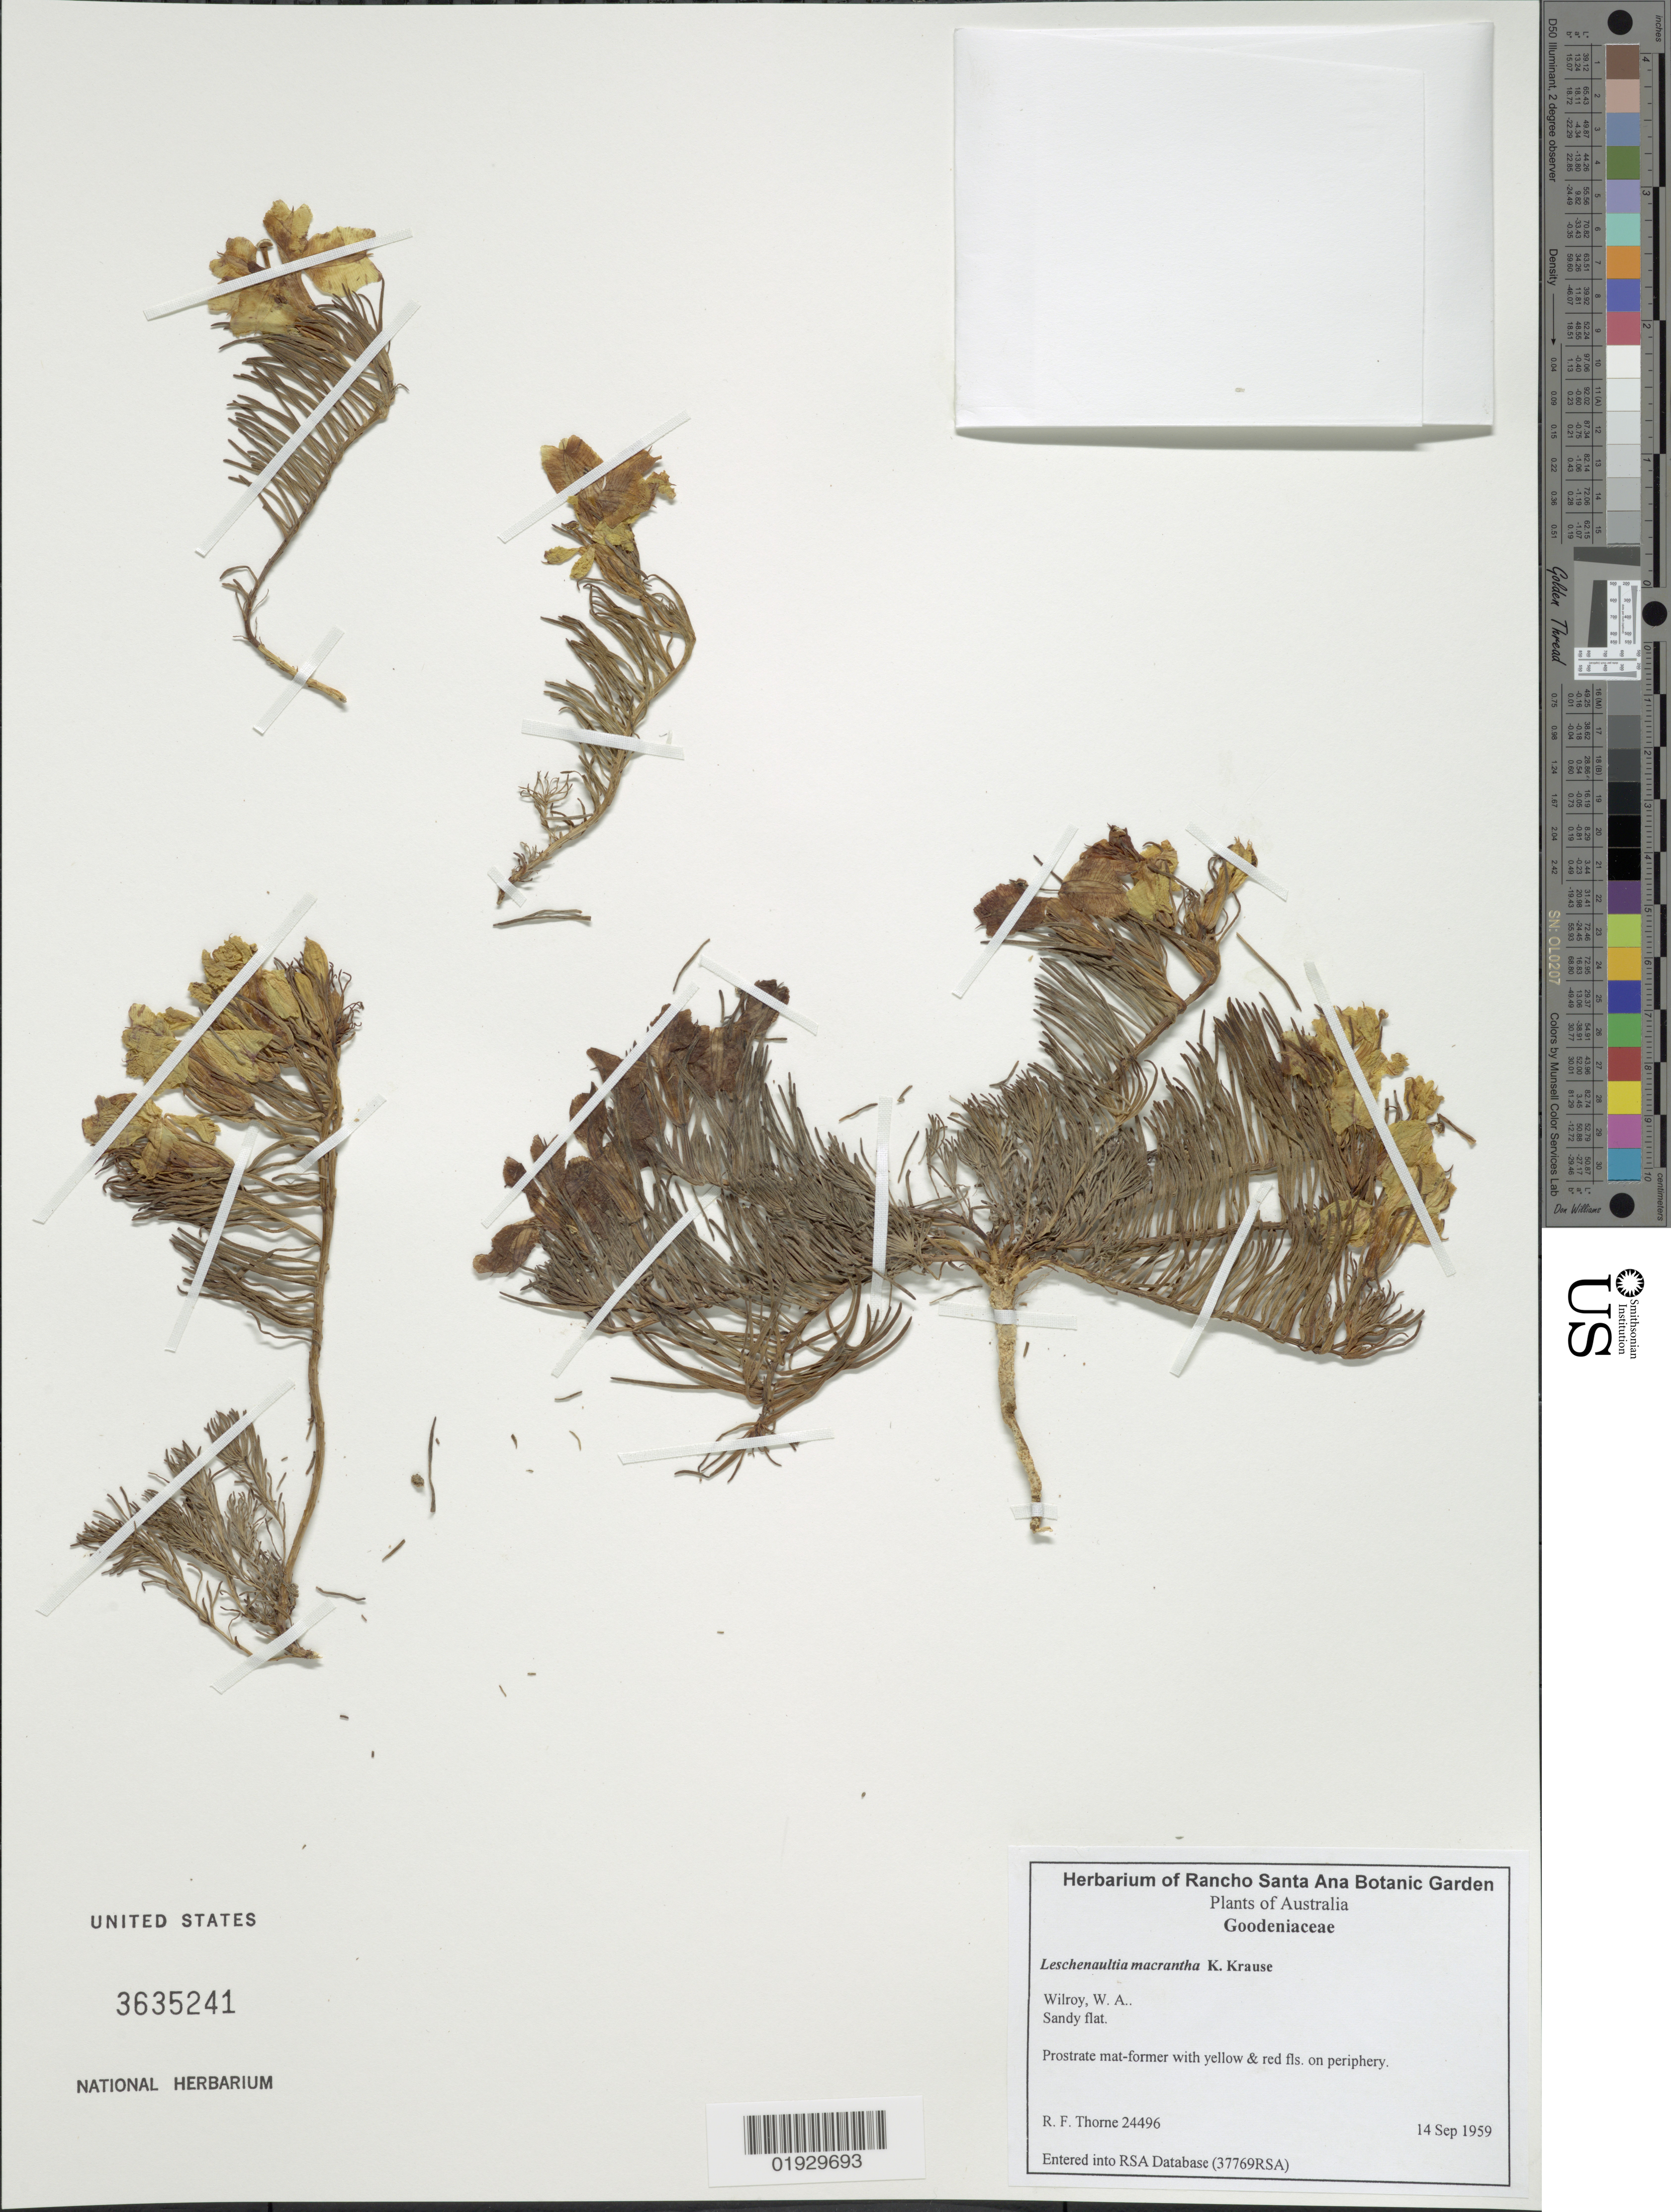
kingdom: Plantae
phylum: Tracheophyta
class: Magnoliopsida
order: Asterales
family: Goodeniaceae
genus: Leschenaultia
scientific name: Leschenaultia macrantha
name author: K. Krause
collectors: R. F. Thorne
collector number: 24496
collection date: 1959-09-14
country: Australia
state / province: Western Australia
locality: Wilroy, W.A.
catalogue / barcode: US 3635241